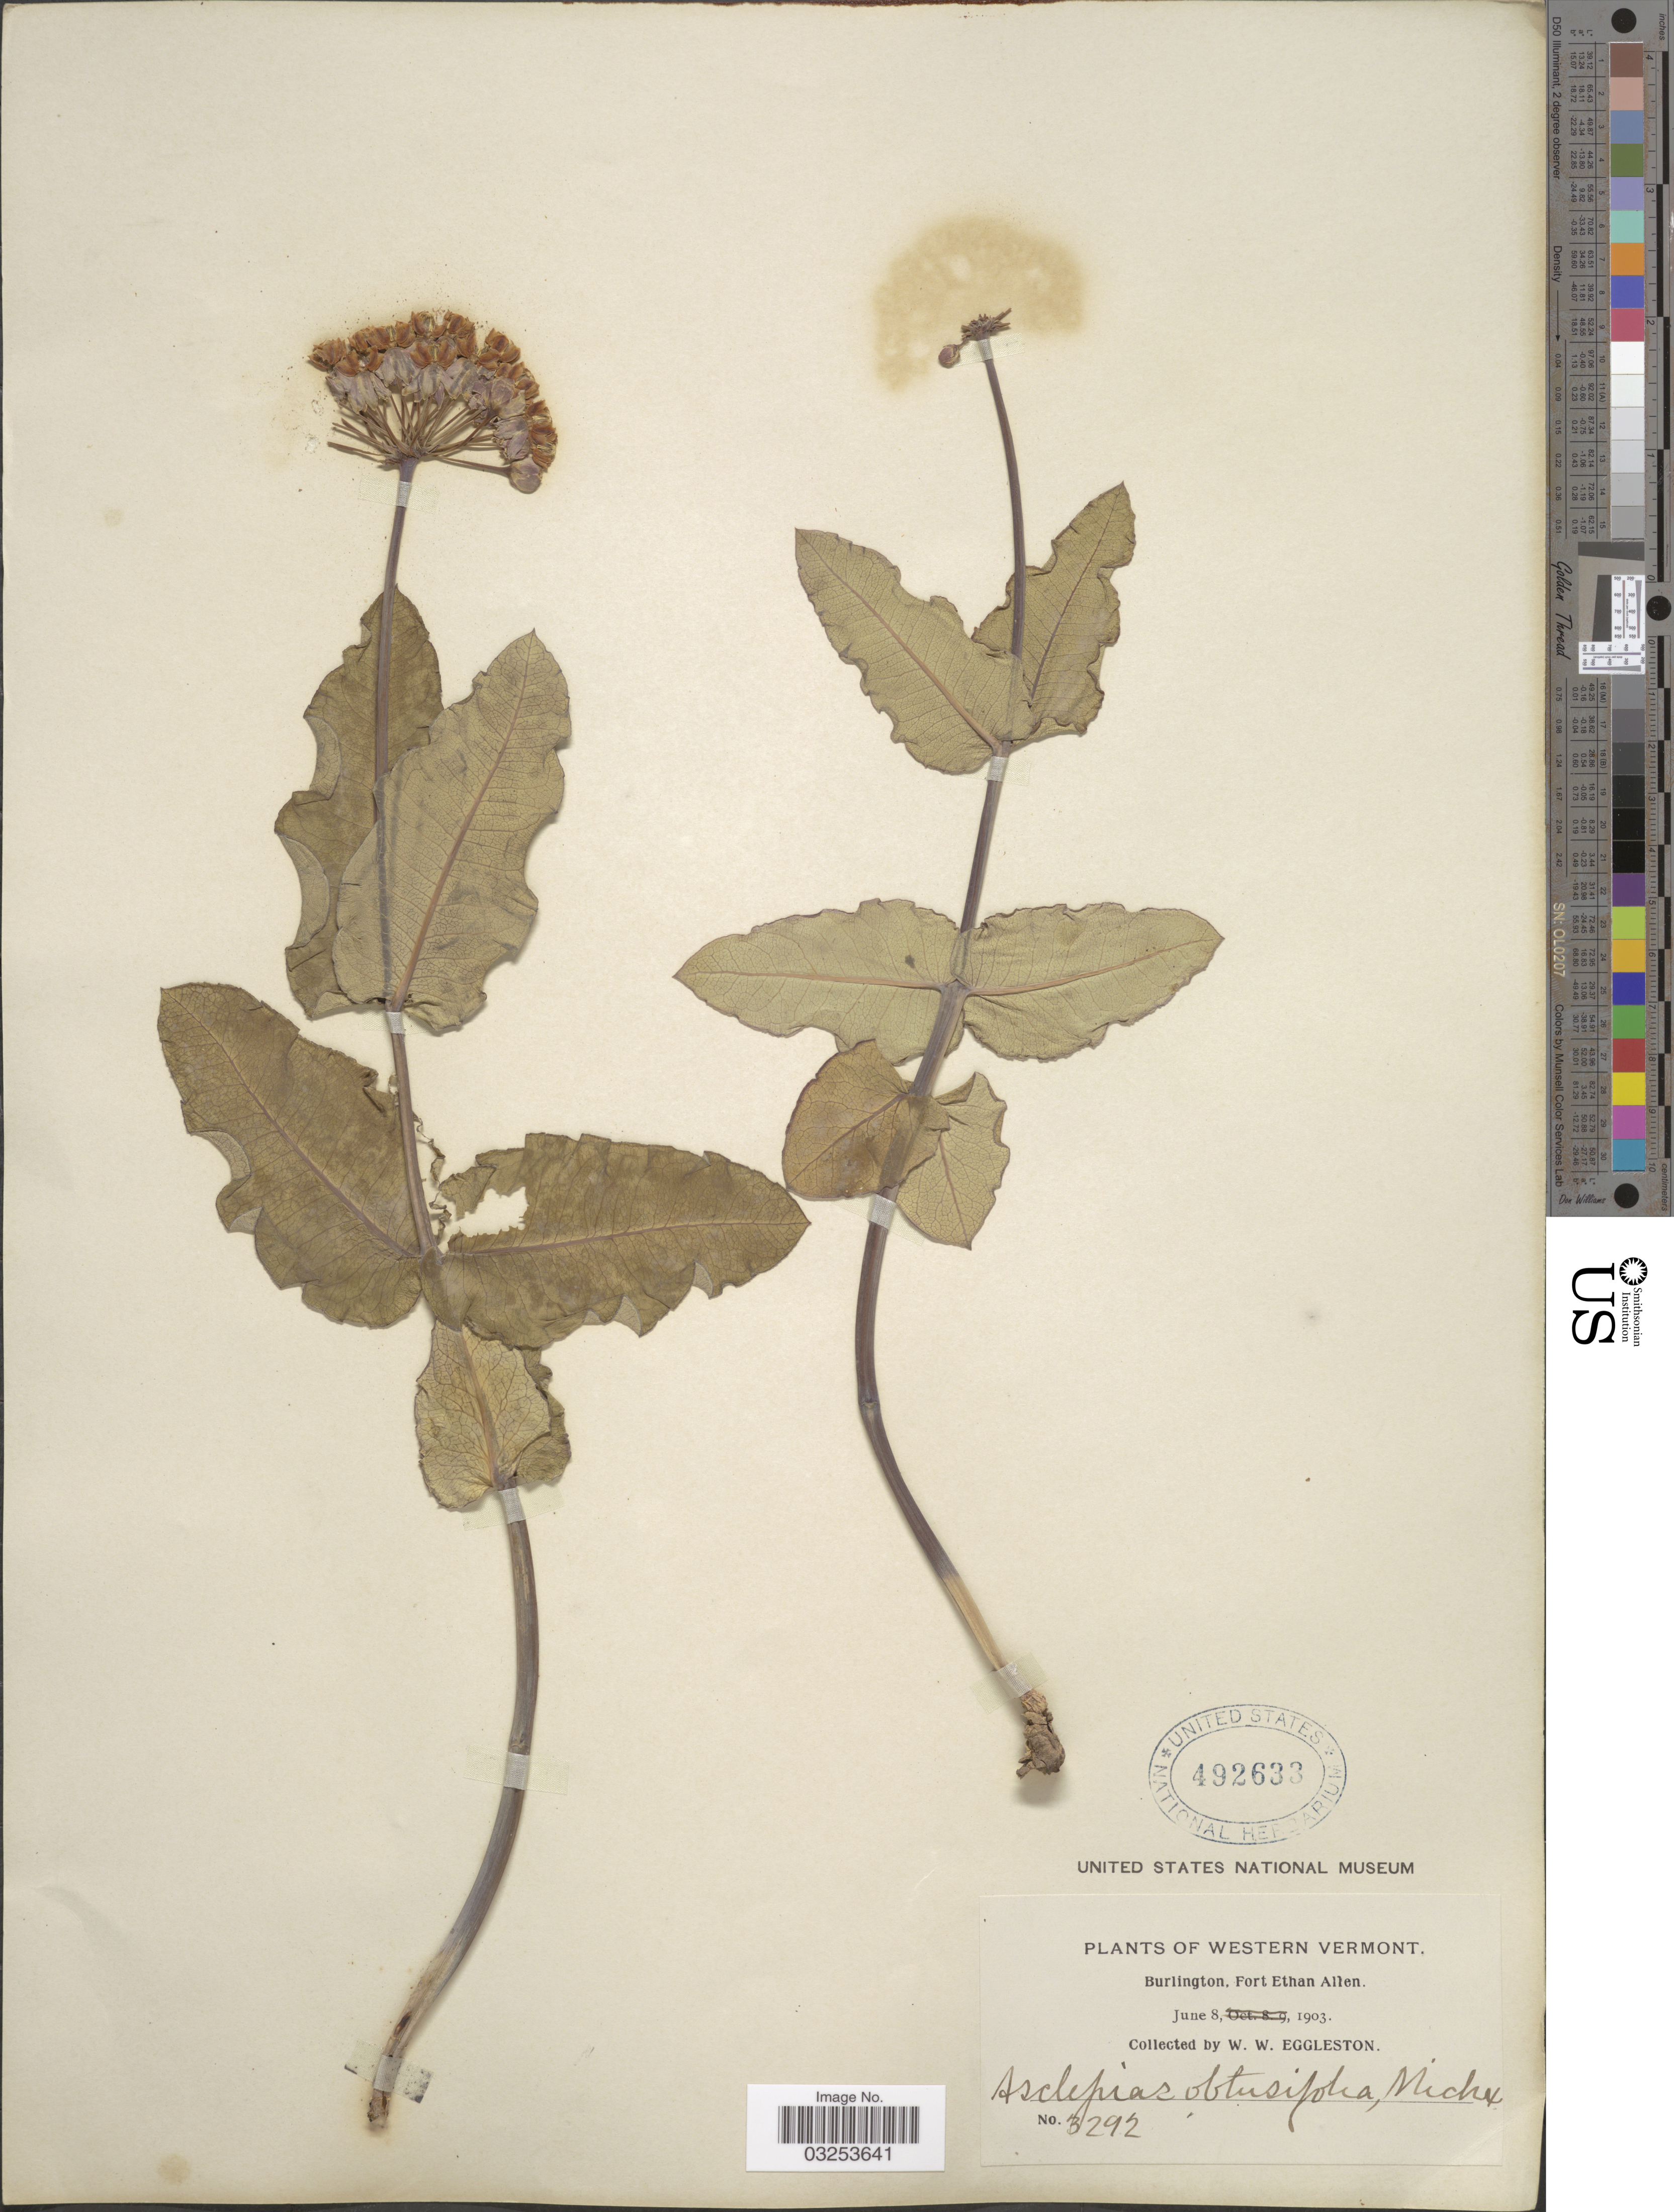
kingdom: Plantae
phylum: Tracheophyta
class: Magnoliopsida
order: Gentianales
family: Apocynaceae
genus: Asclepias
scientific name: Asclepias amplexicaulis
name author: J. Small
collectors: W. W. Eggleston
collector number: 3292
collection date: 1903-06-08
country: United States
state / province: Vermont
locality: Western Vermont. Burlington, Fort Ethan Allen.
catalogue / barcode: US 492633